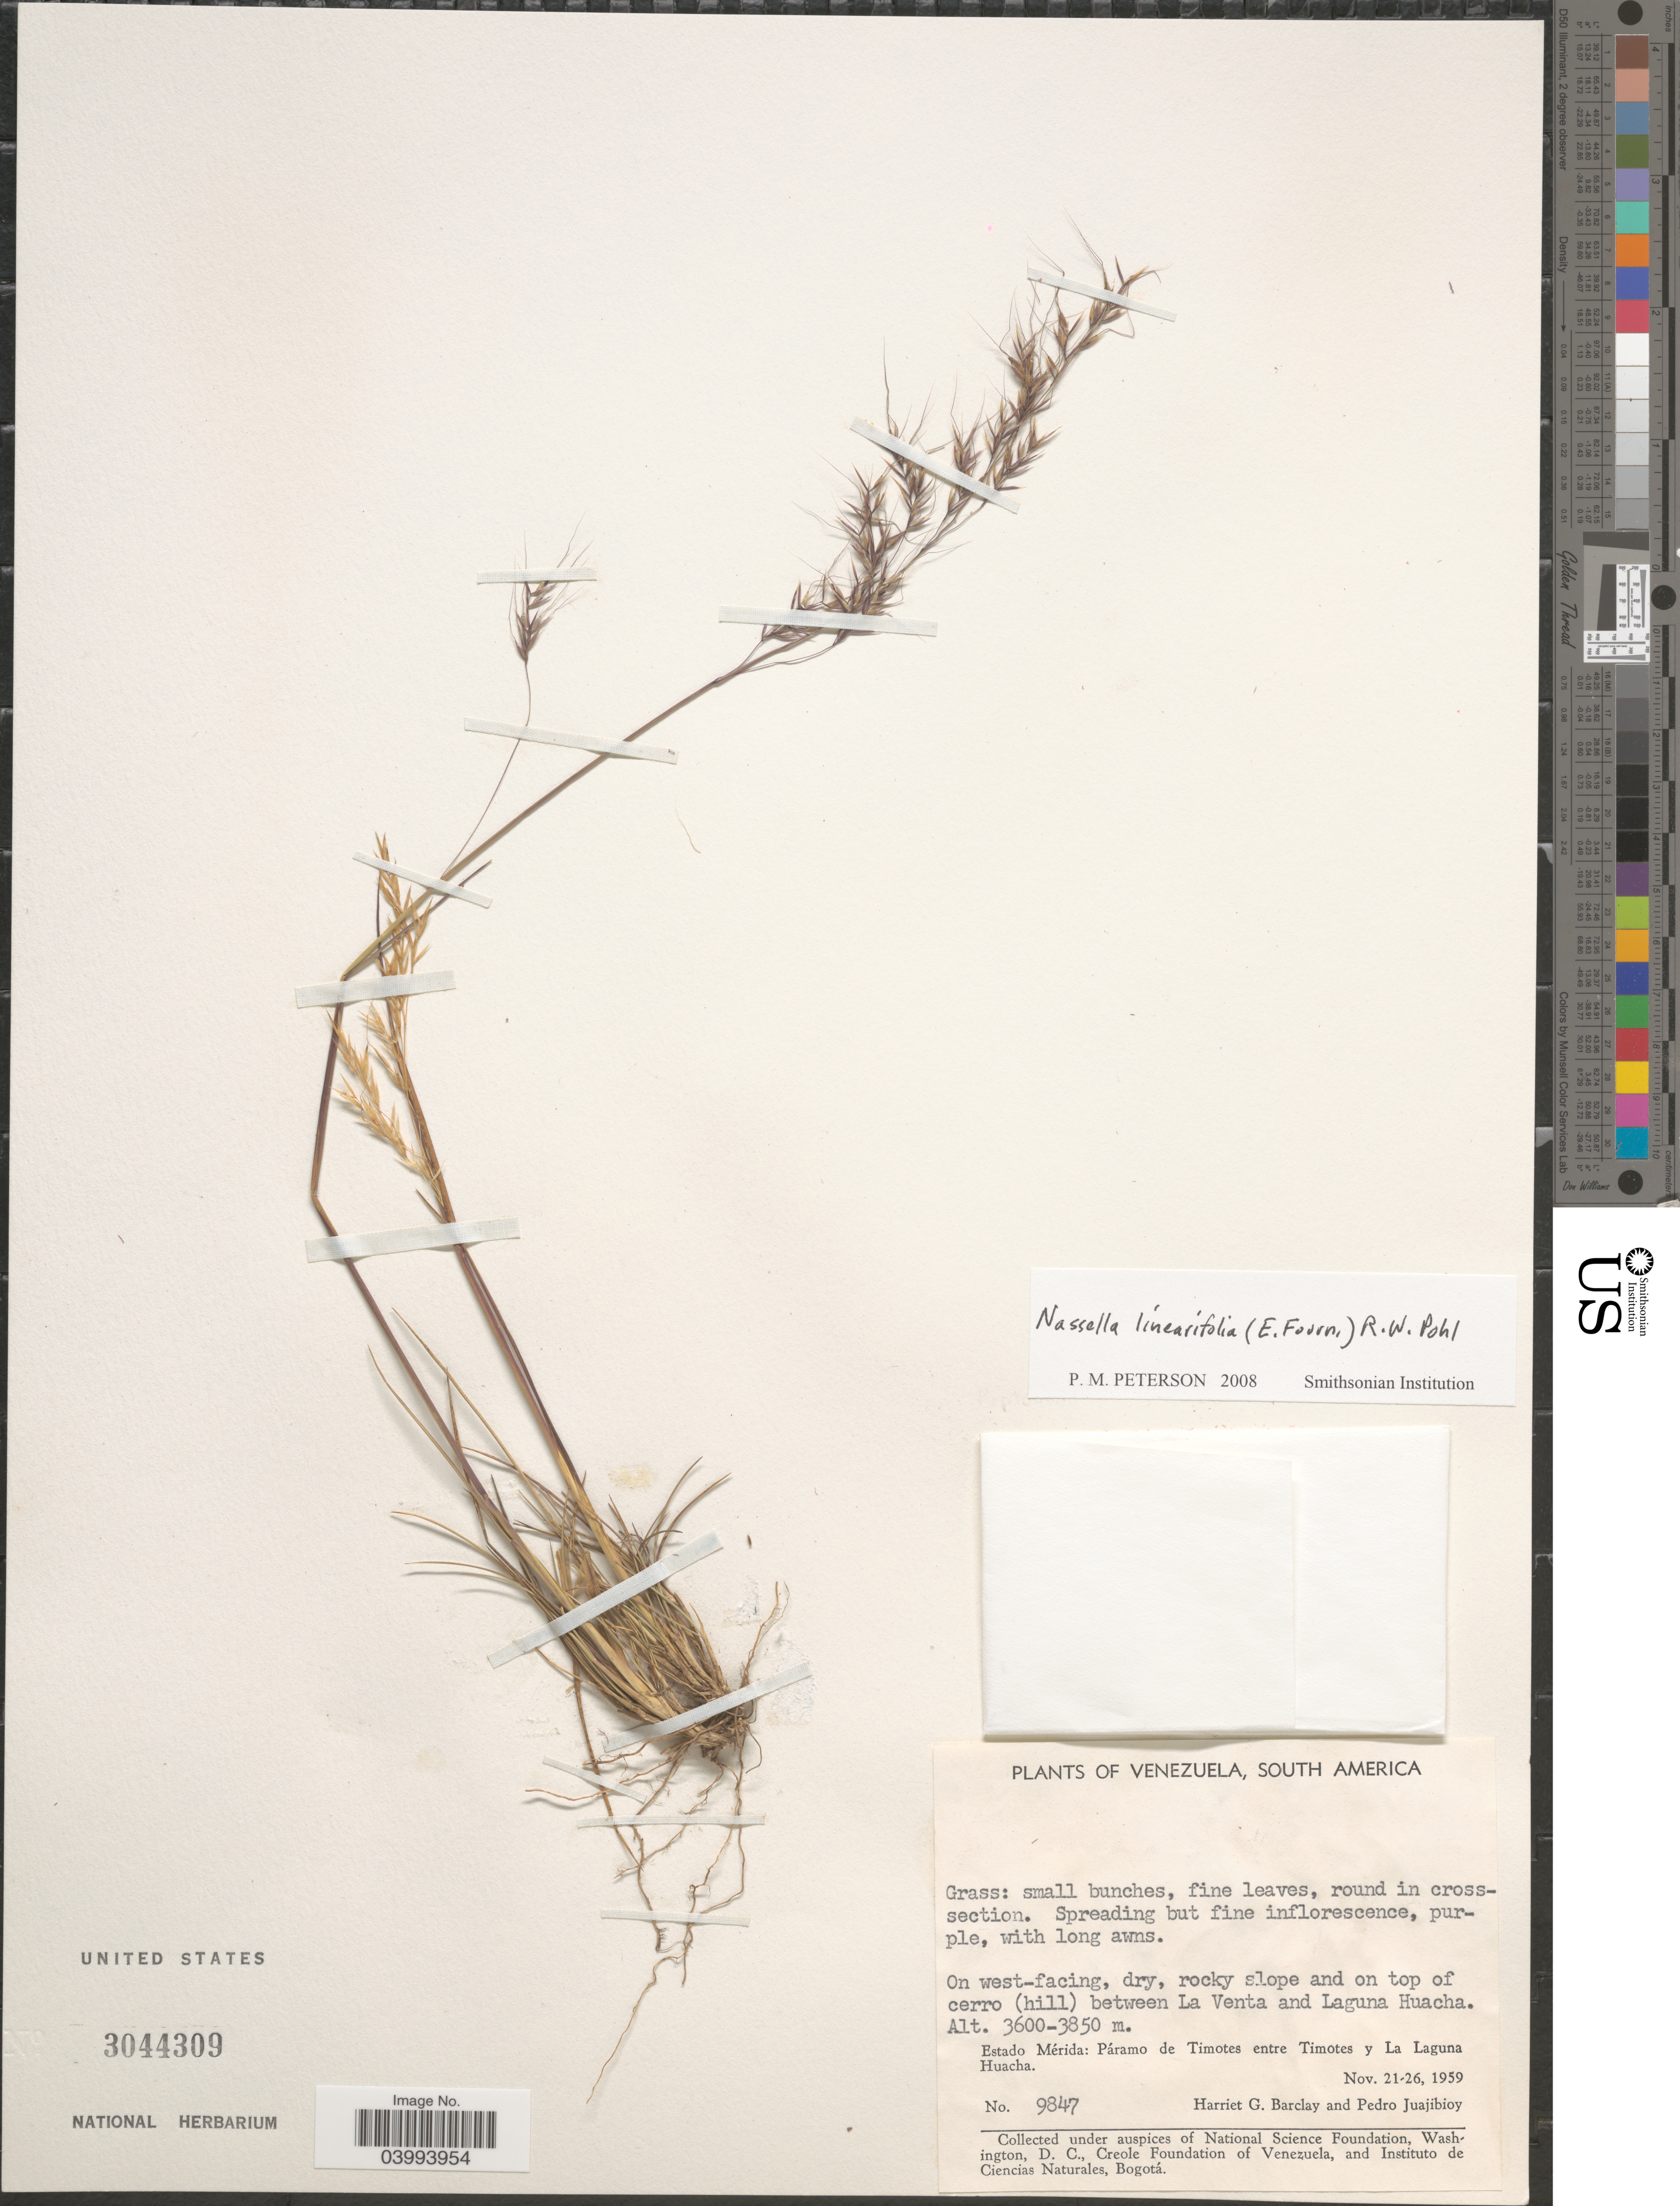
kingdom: Plantae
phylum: Tracheophyta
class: Liliopsida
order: Poales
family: Poaceae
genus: Nassella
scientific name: Nassella linearifolia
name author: (E. Fourn.) R.W. Pohl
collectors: H. G. Barclay & P. Juajibioy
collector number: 9847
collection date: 1959-11-21/1959-11-26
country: Venezuela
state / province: Merida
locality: On west-facing, dry, rocky slope and on top of cerro (hill) between La Venta and Laguna Huacha. Estado Mérida: Páramo de Timotes entre Timotes y La Laguna Huacha.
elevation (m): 3600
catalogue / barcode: US 3044309